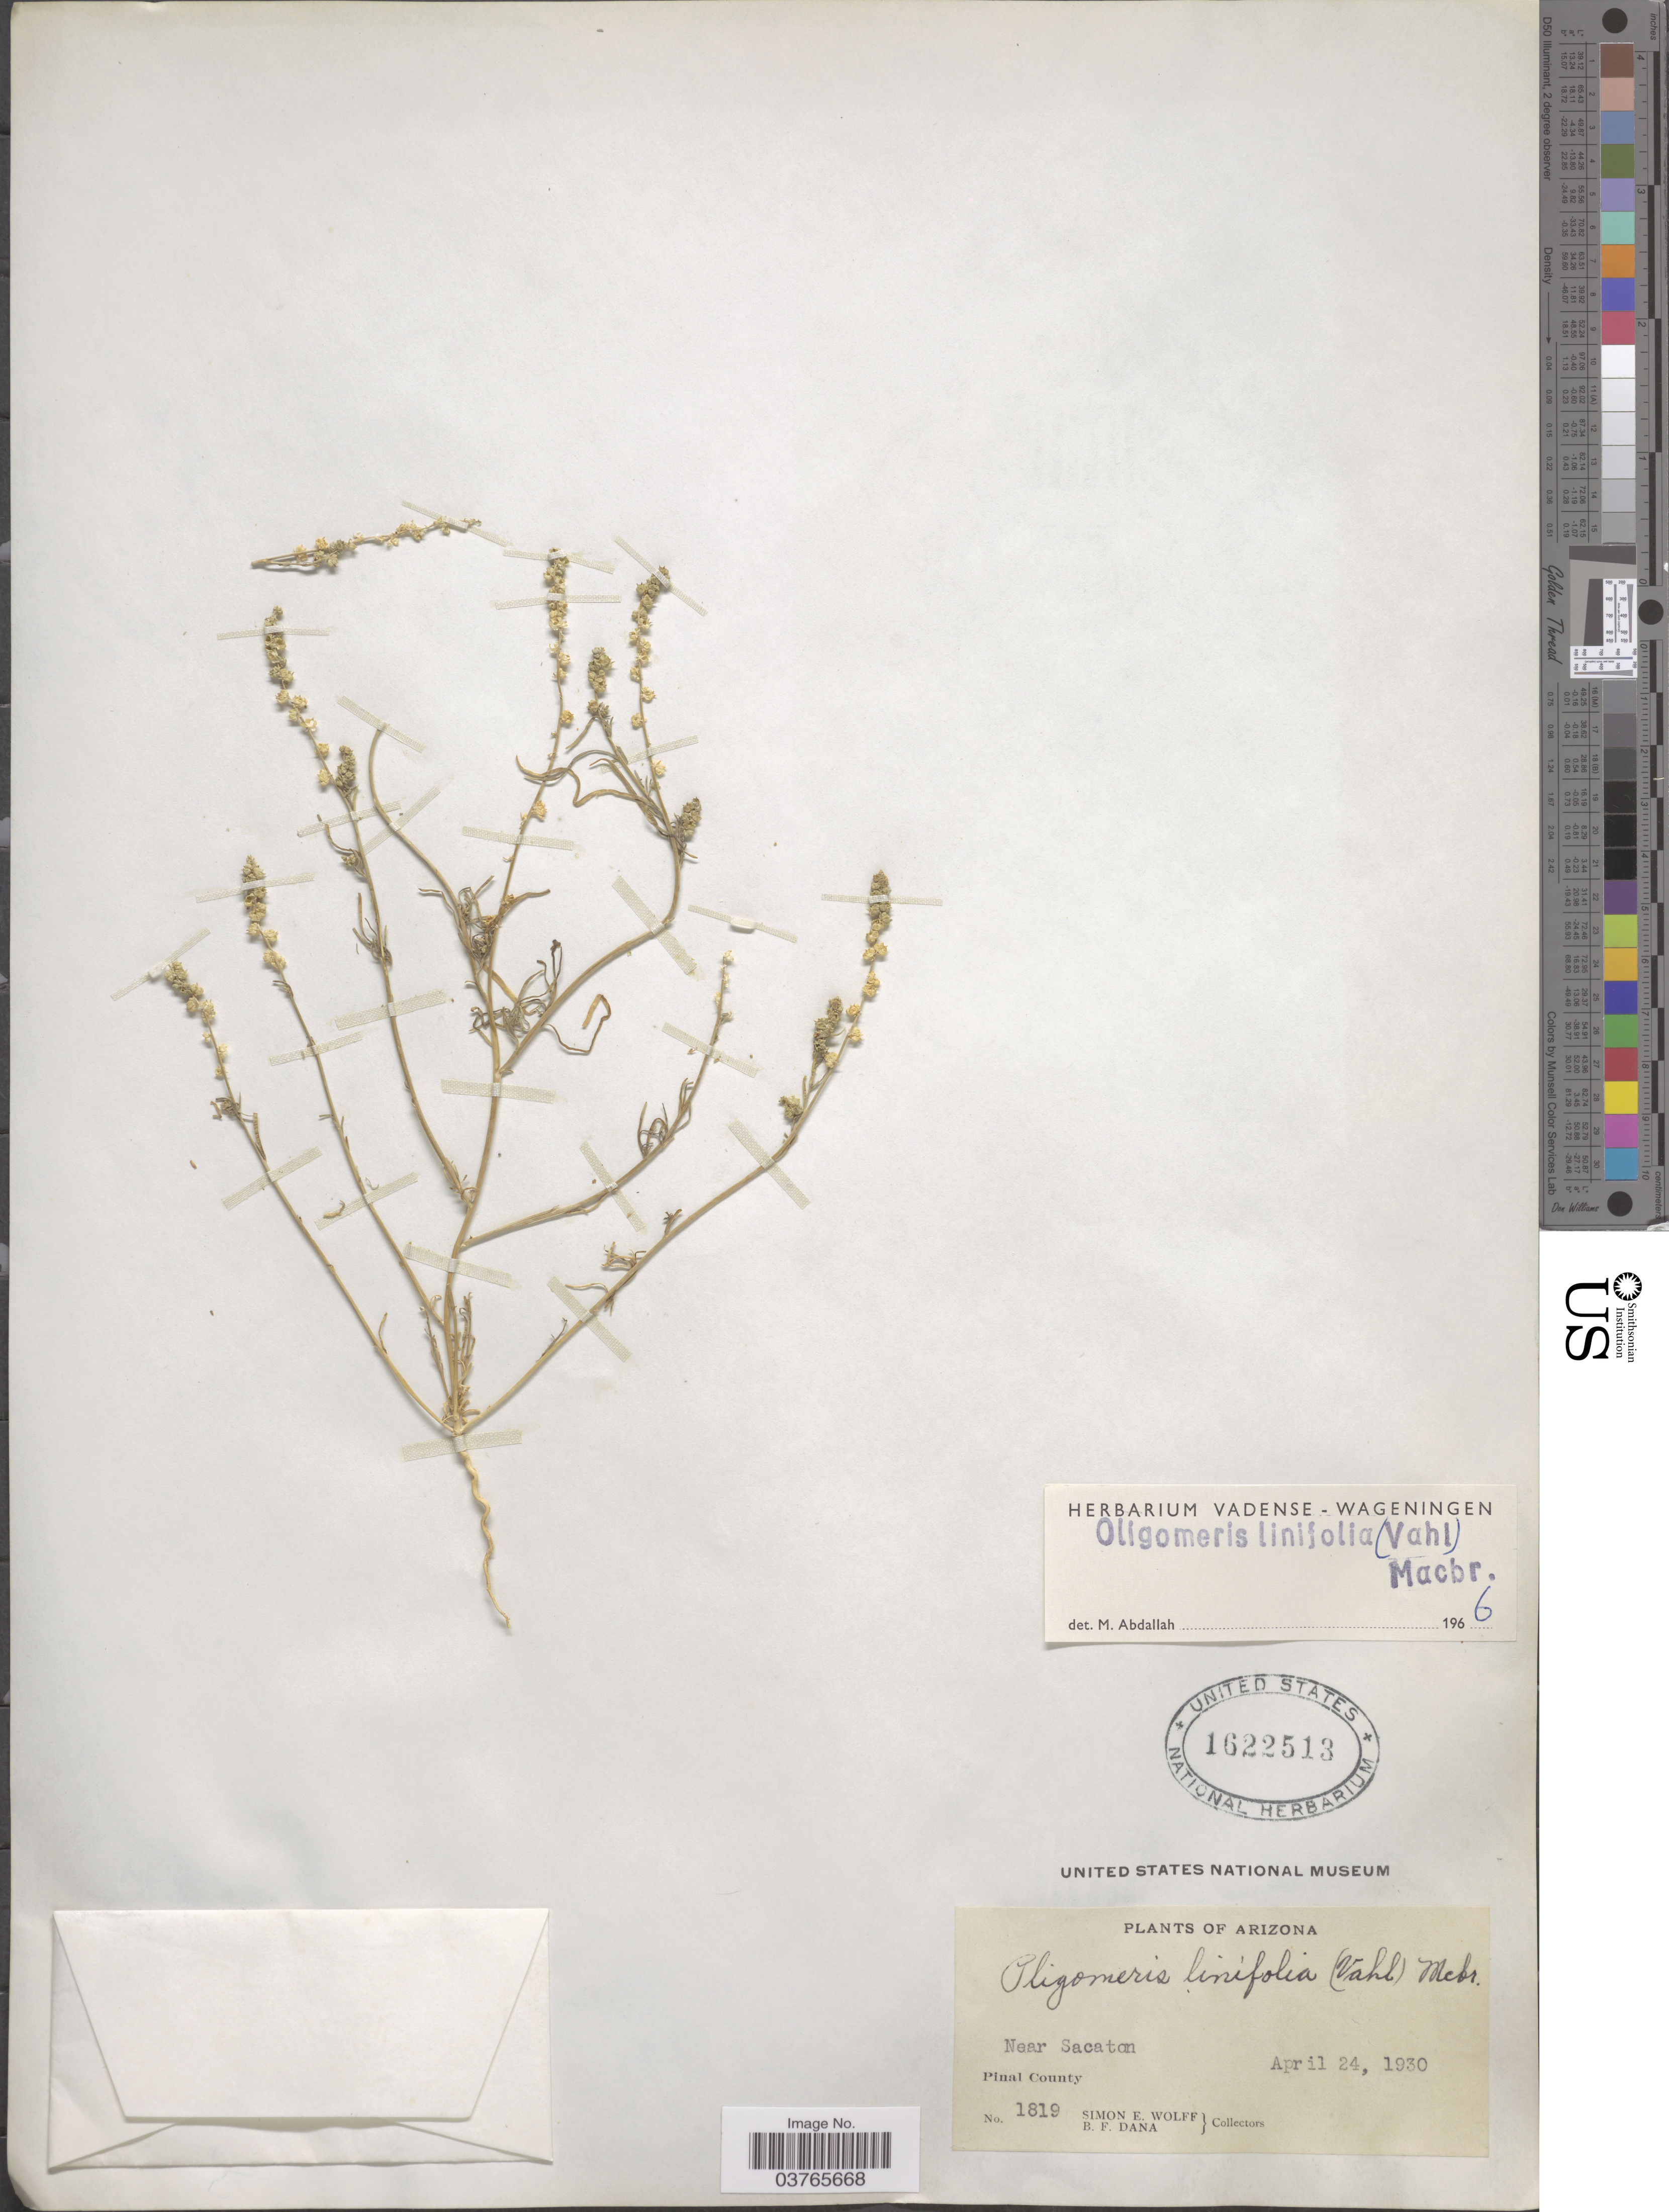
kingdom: Plantae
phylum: Tracheophyta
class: Magnoliopsida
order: Brassicales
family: Resedaceae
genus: Oligomeris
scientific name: Oligomeris linifolia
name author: (Vahl) J.F. Macbr.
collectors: S. E. Wolff & B. Dana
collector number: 1819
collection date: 1930-04-24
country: United States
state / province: Arizona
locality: Near Sacaton. Pinal County.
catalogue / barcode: US 1622513